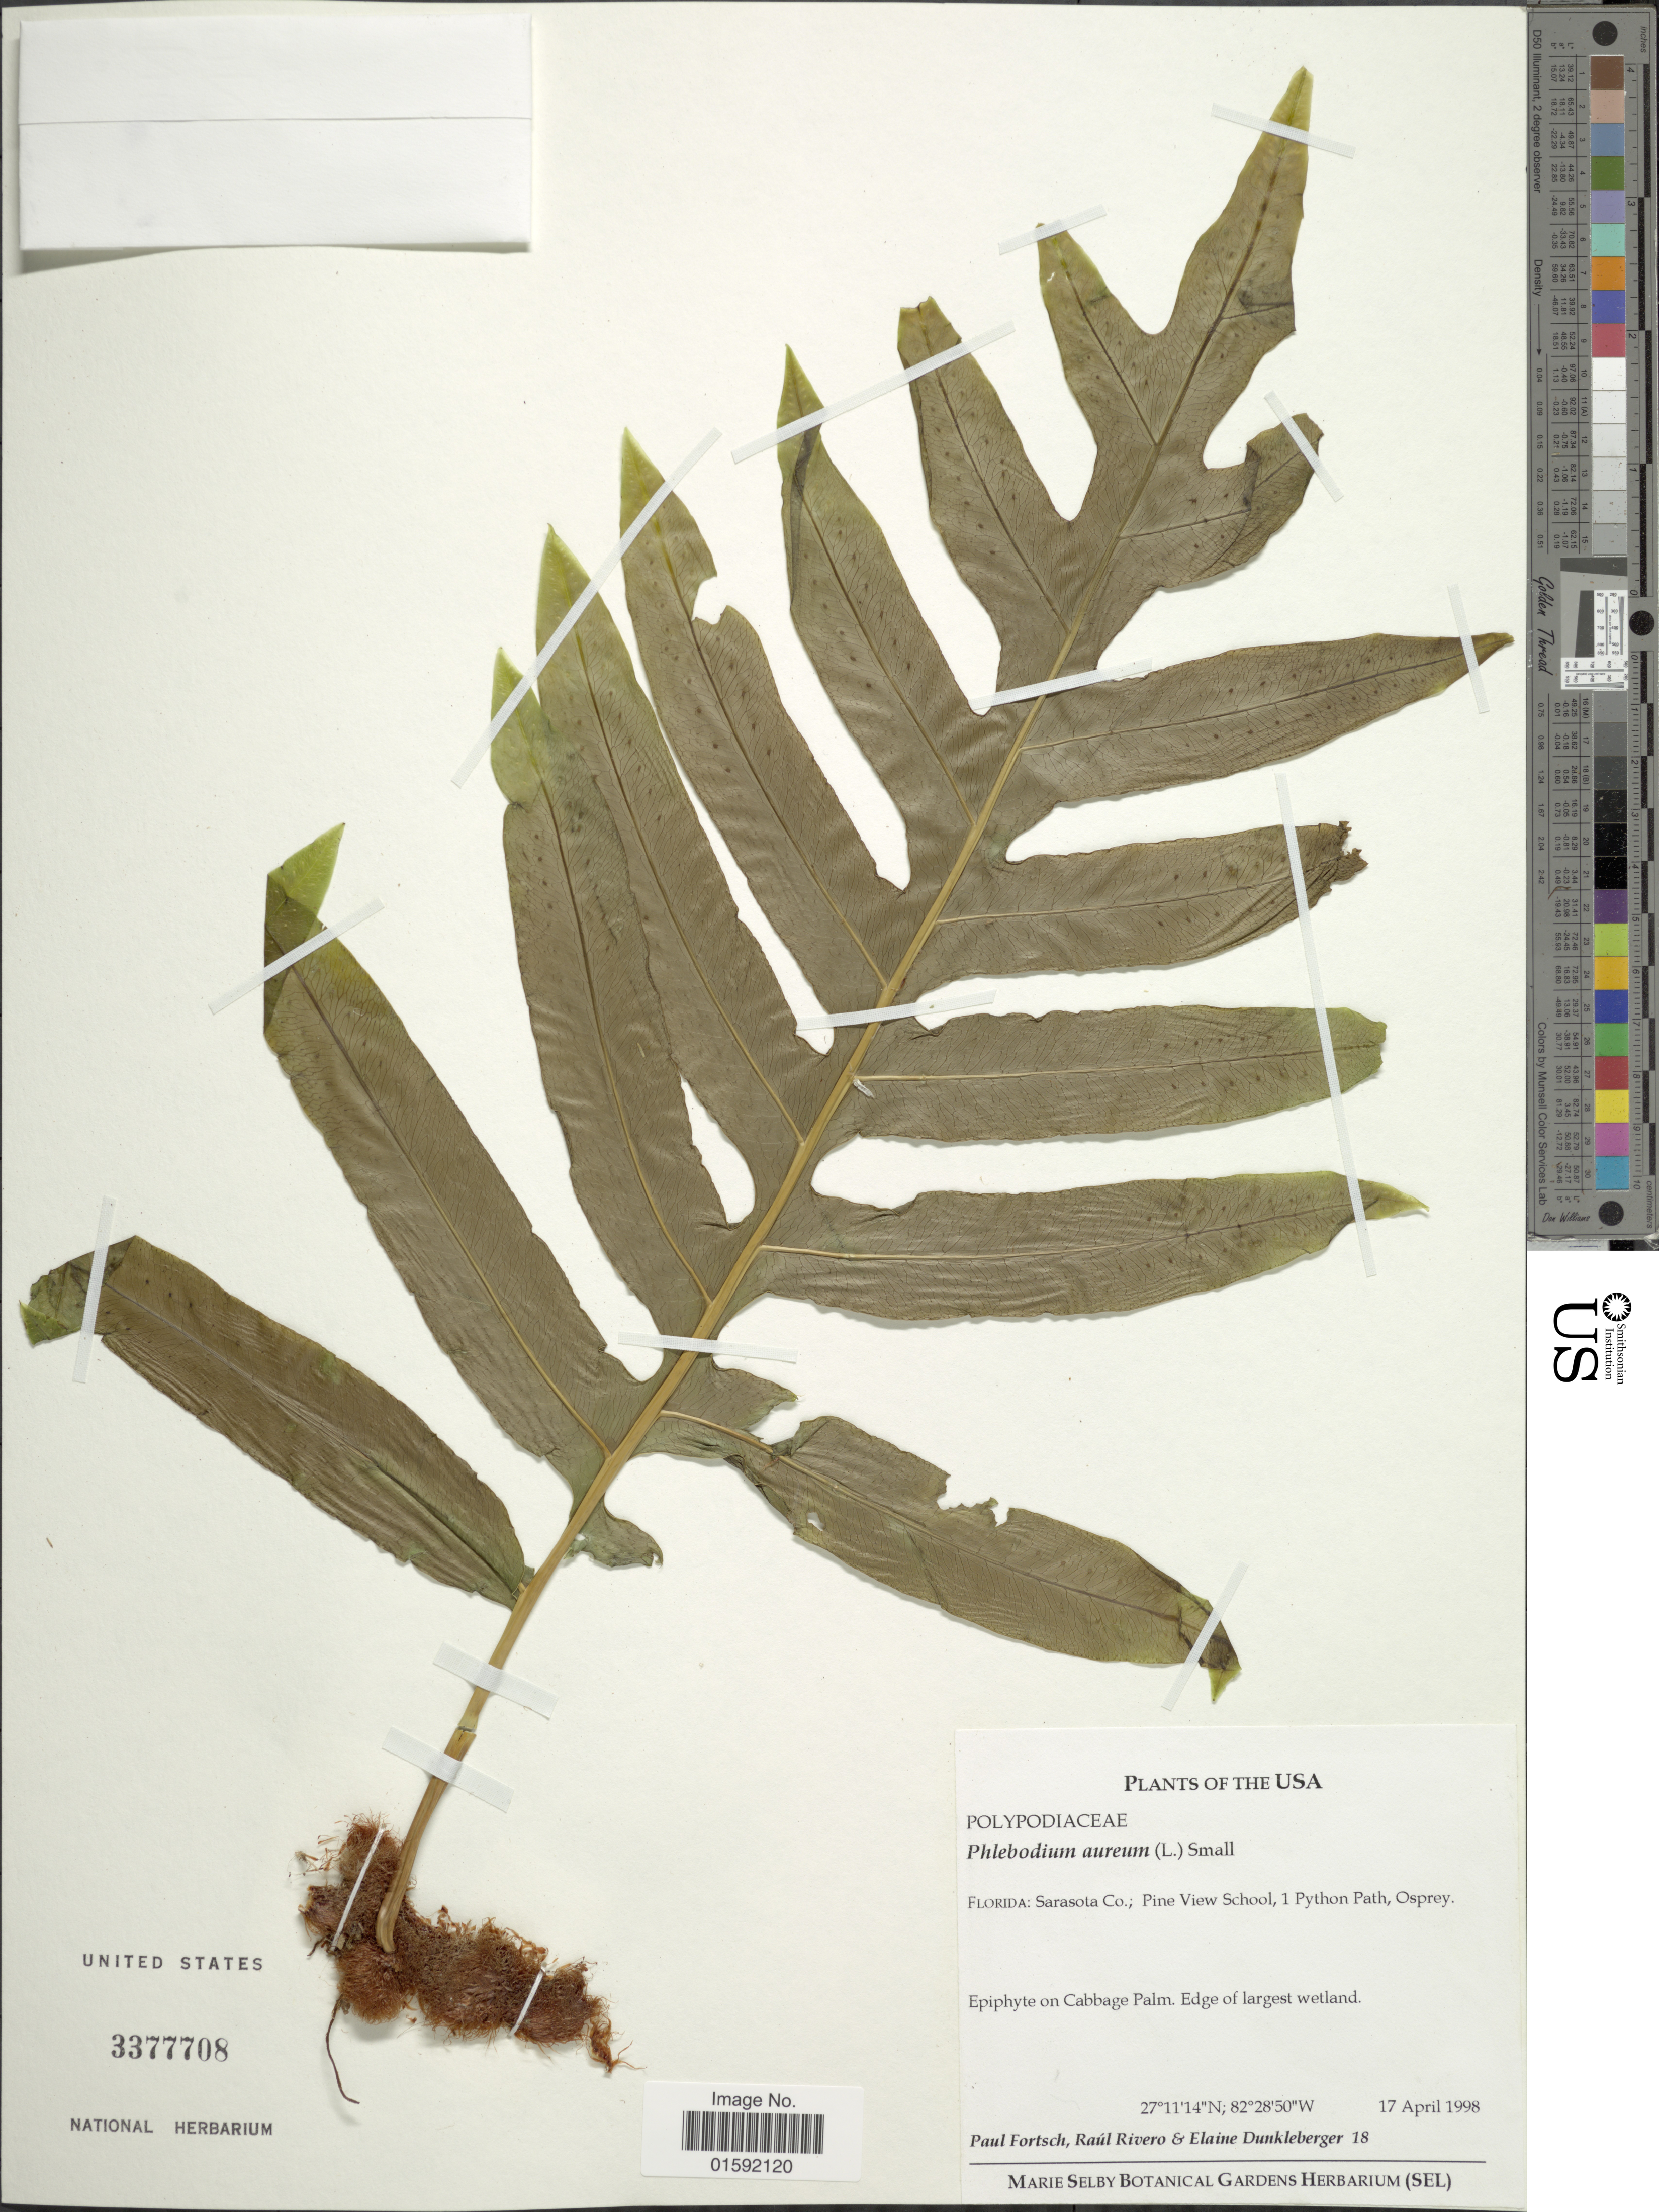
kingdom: Plantae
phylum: Tracheophyta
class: Polypodiopsida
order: Polypodiales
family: Polypodiaceae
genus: Phlebodium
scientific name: Phlebodium aureum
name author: (L.) J. Sm.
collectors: P. Fortsch, R. Rivero & E. Dunkleberger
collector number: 18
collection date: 1998-04-17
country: United States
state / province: Florida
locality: Sarasota Co., Pine View School, 1 Python Path, Osprey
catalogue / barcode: US 3377708